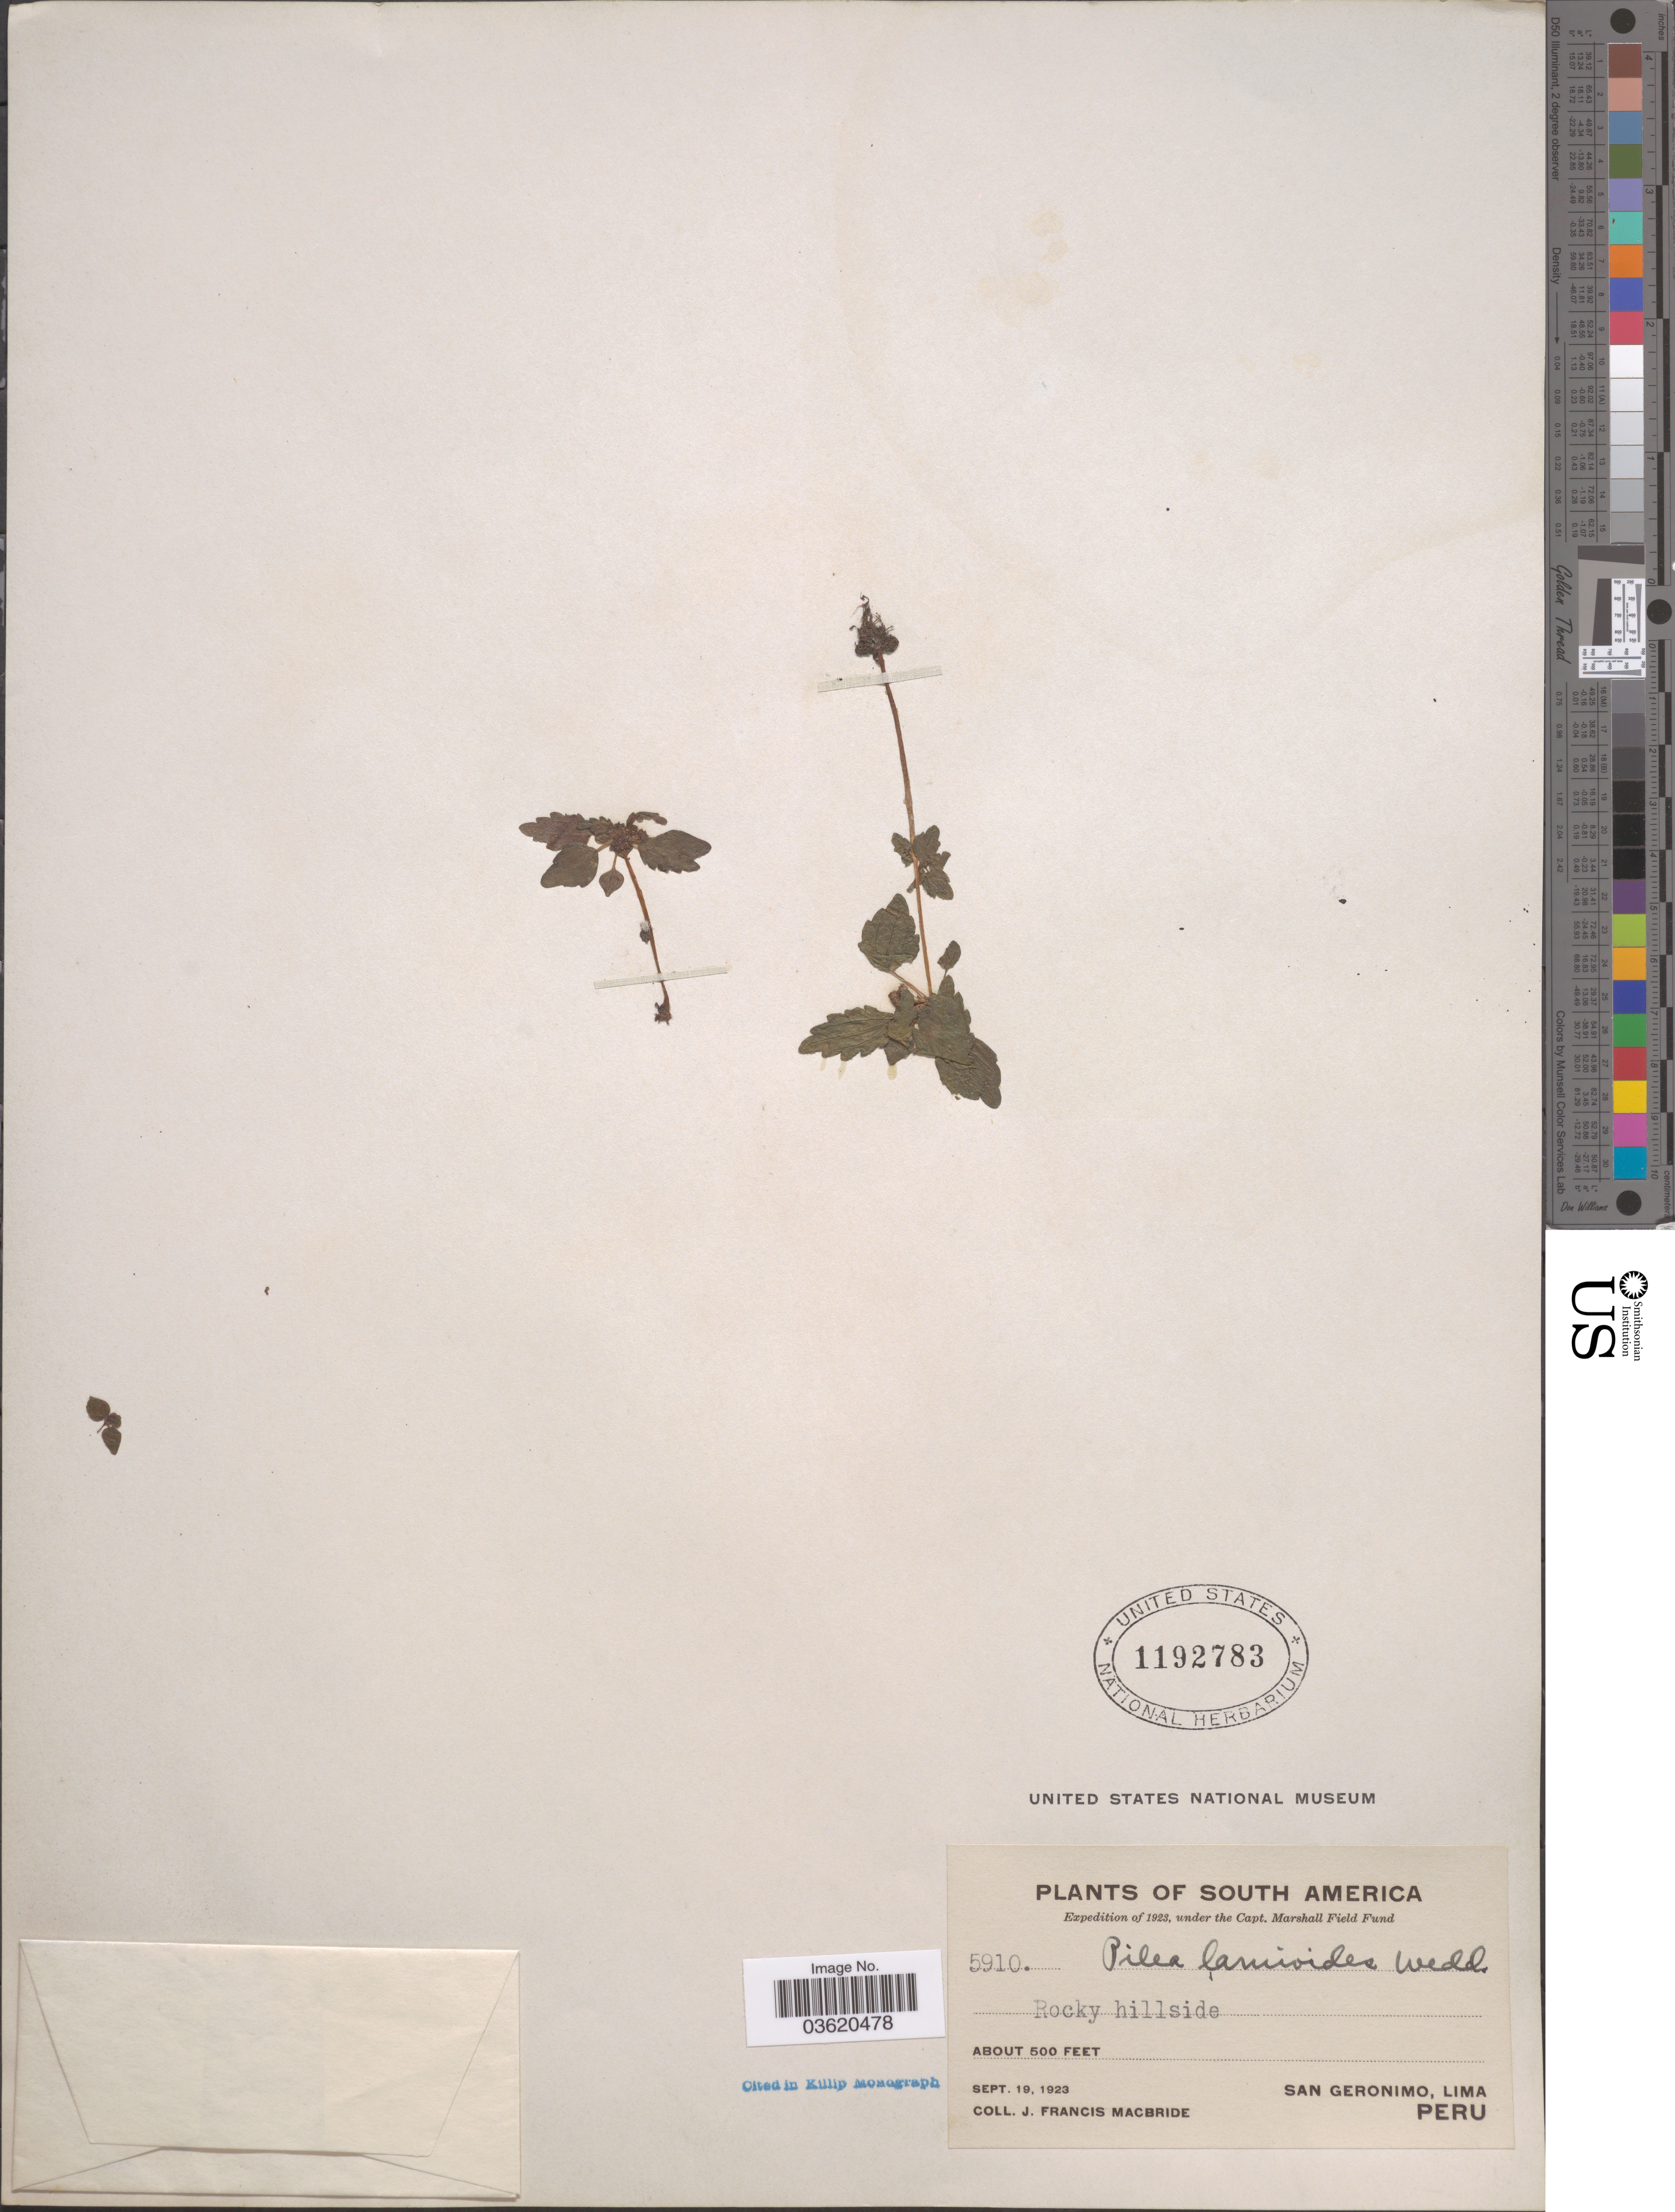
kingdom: Plantae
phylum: Tracheophyta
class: Magnoliopsida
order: Rosales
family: Urticaceae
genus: Pilea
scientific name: Pilea lamioides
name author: Wedd.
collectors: J. F. Macbride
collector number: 5910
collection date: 1923-09-19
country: Peru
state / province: Lima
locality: San Geronimo.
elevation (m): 152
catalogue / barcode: US 1192783